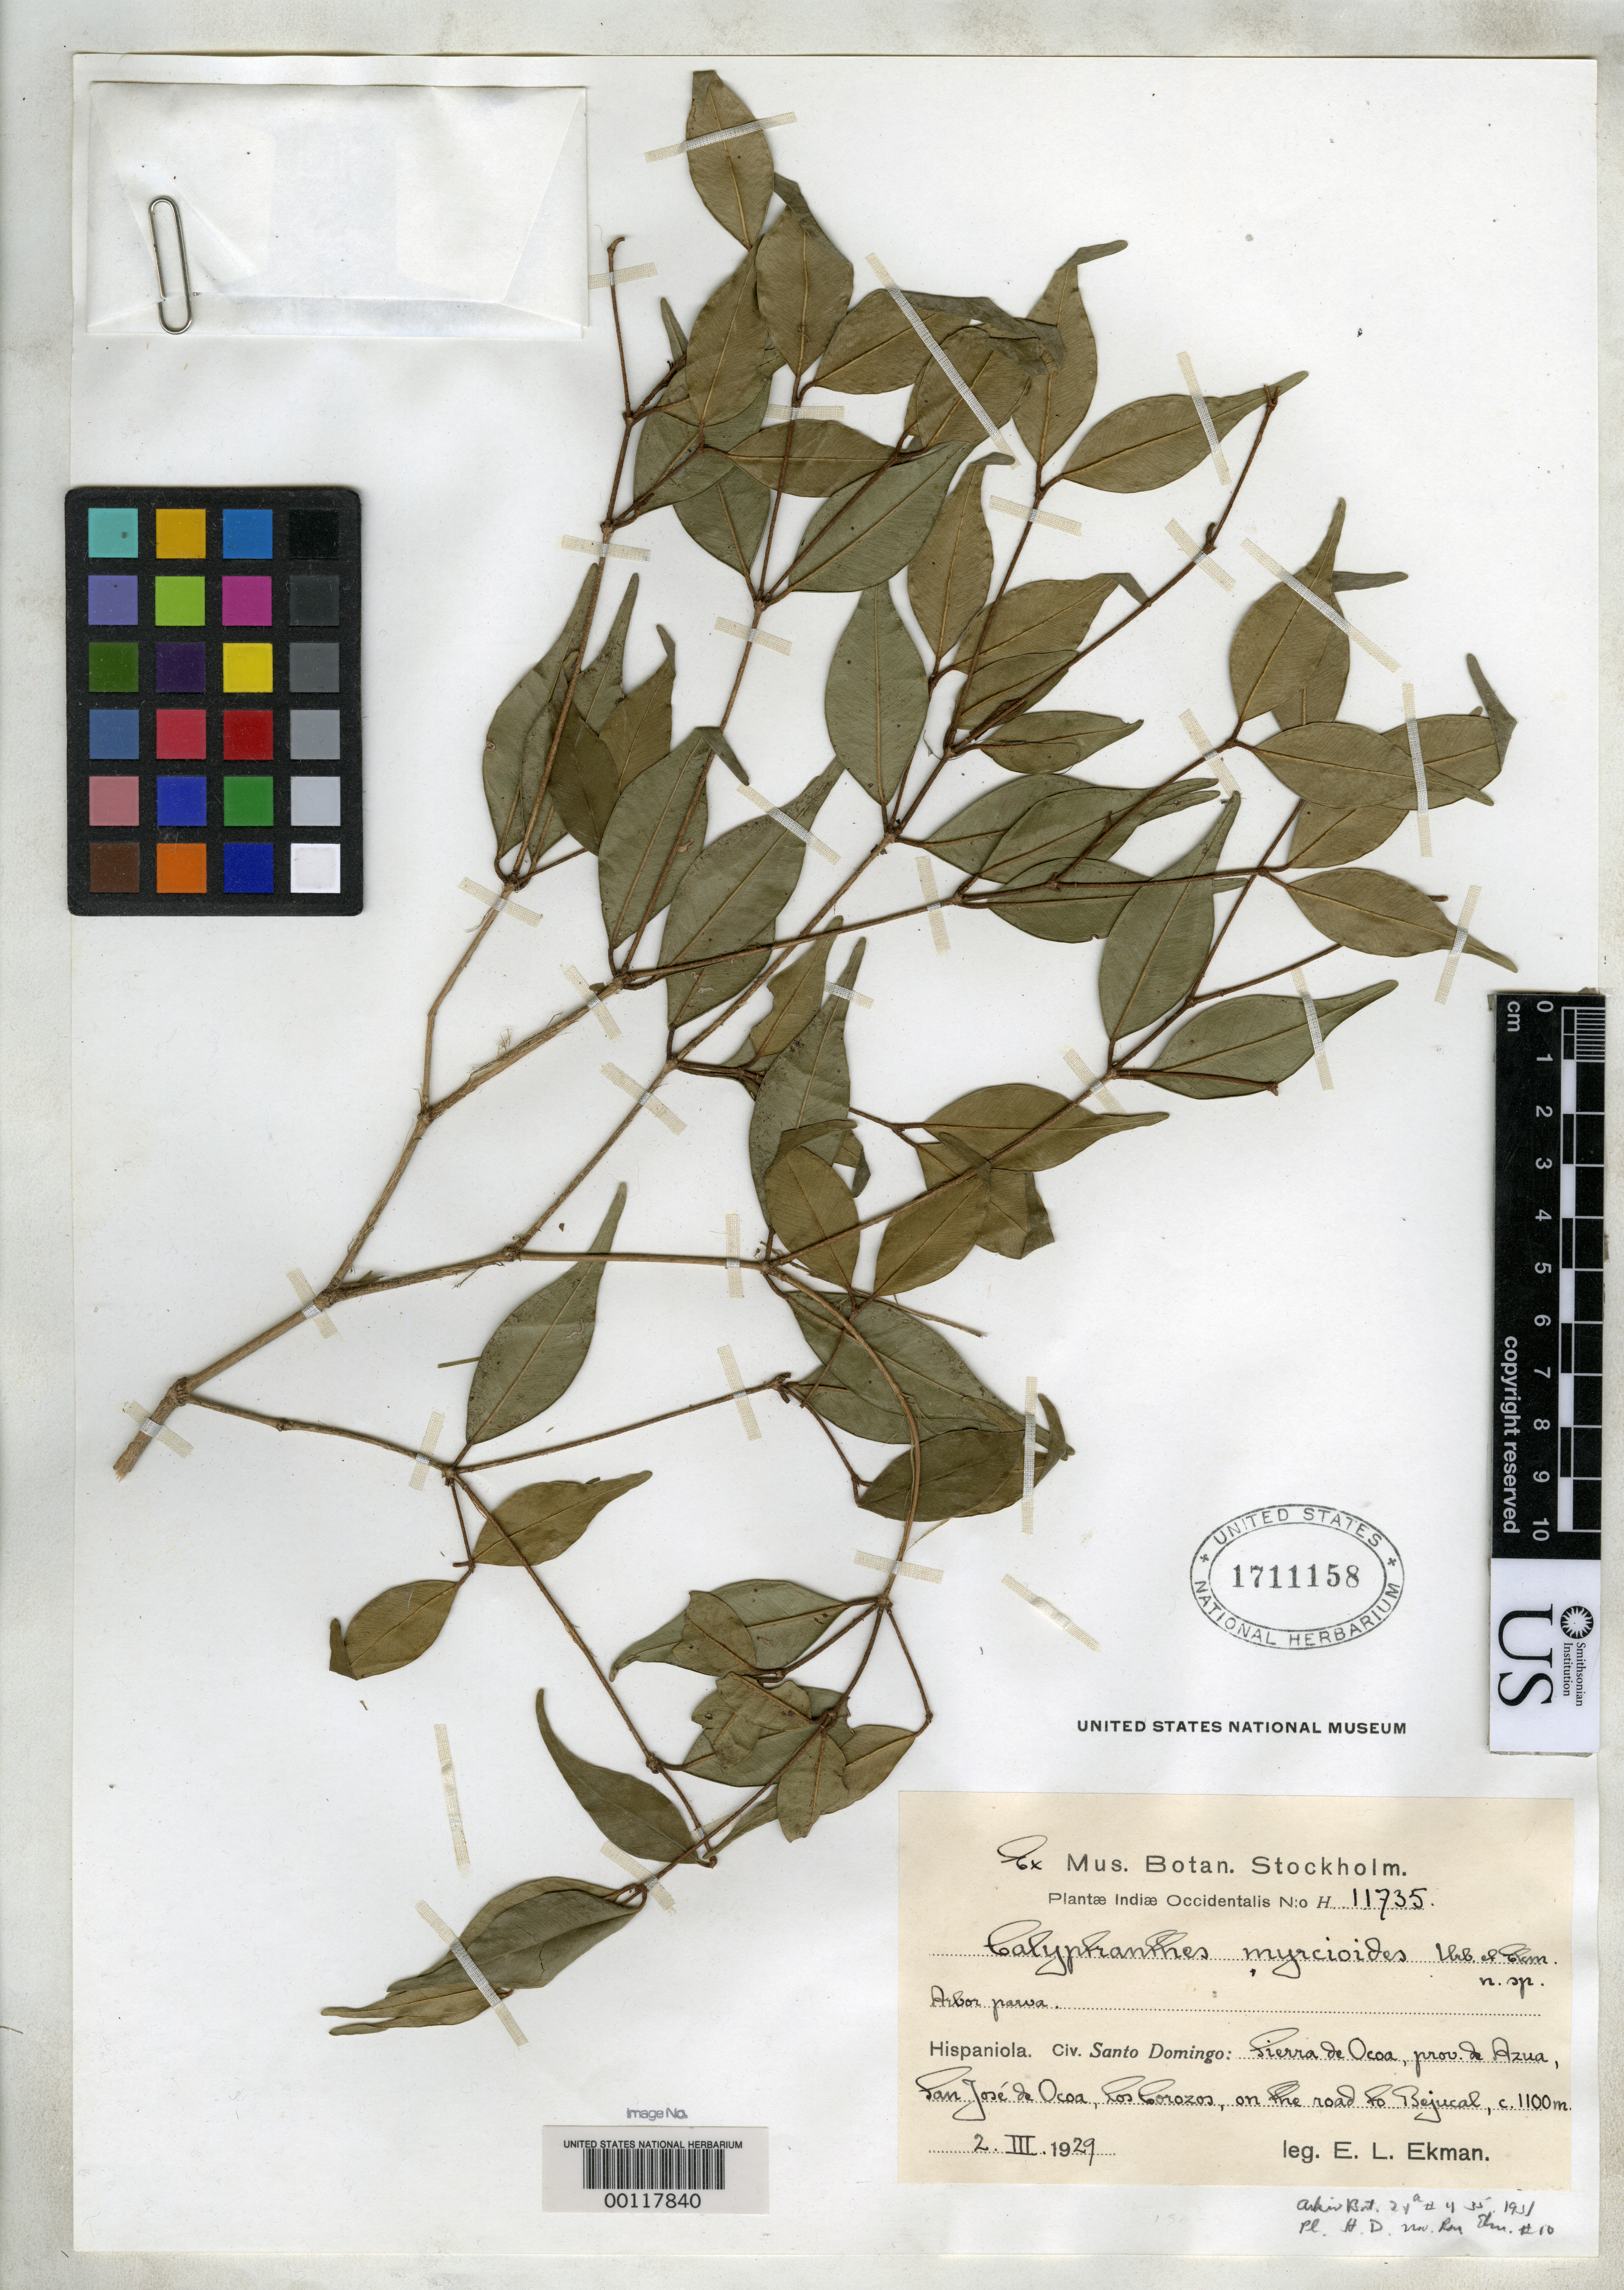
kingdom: Plantae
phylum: Tracheophyta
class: Magnoliopsida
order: Myrtales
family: Myrtaceae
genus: Calyptranthes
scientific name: Calyptranthes myrcioides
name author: Urb. & Ekman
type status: Isotype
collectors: E. L. Ekman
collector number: H 11735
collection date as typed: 02 Mar 1929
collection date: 1929-03-02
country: Dominican Republic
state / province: Azua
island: Hispaniola Island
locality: San Jose de Ocoa, Los Corozas.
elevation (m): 1100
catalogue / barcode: US 1711158